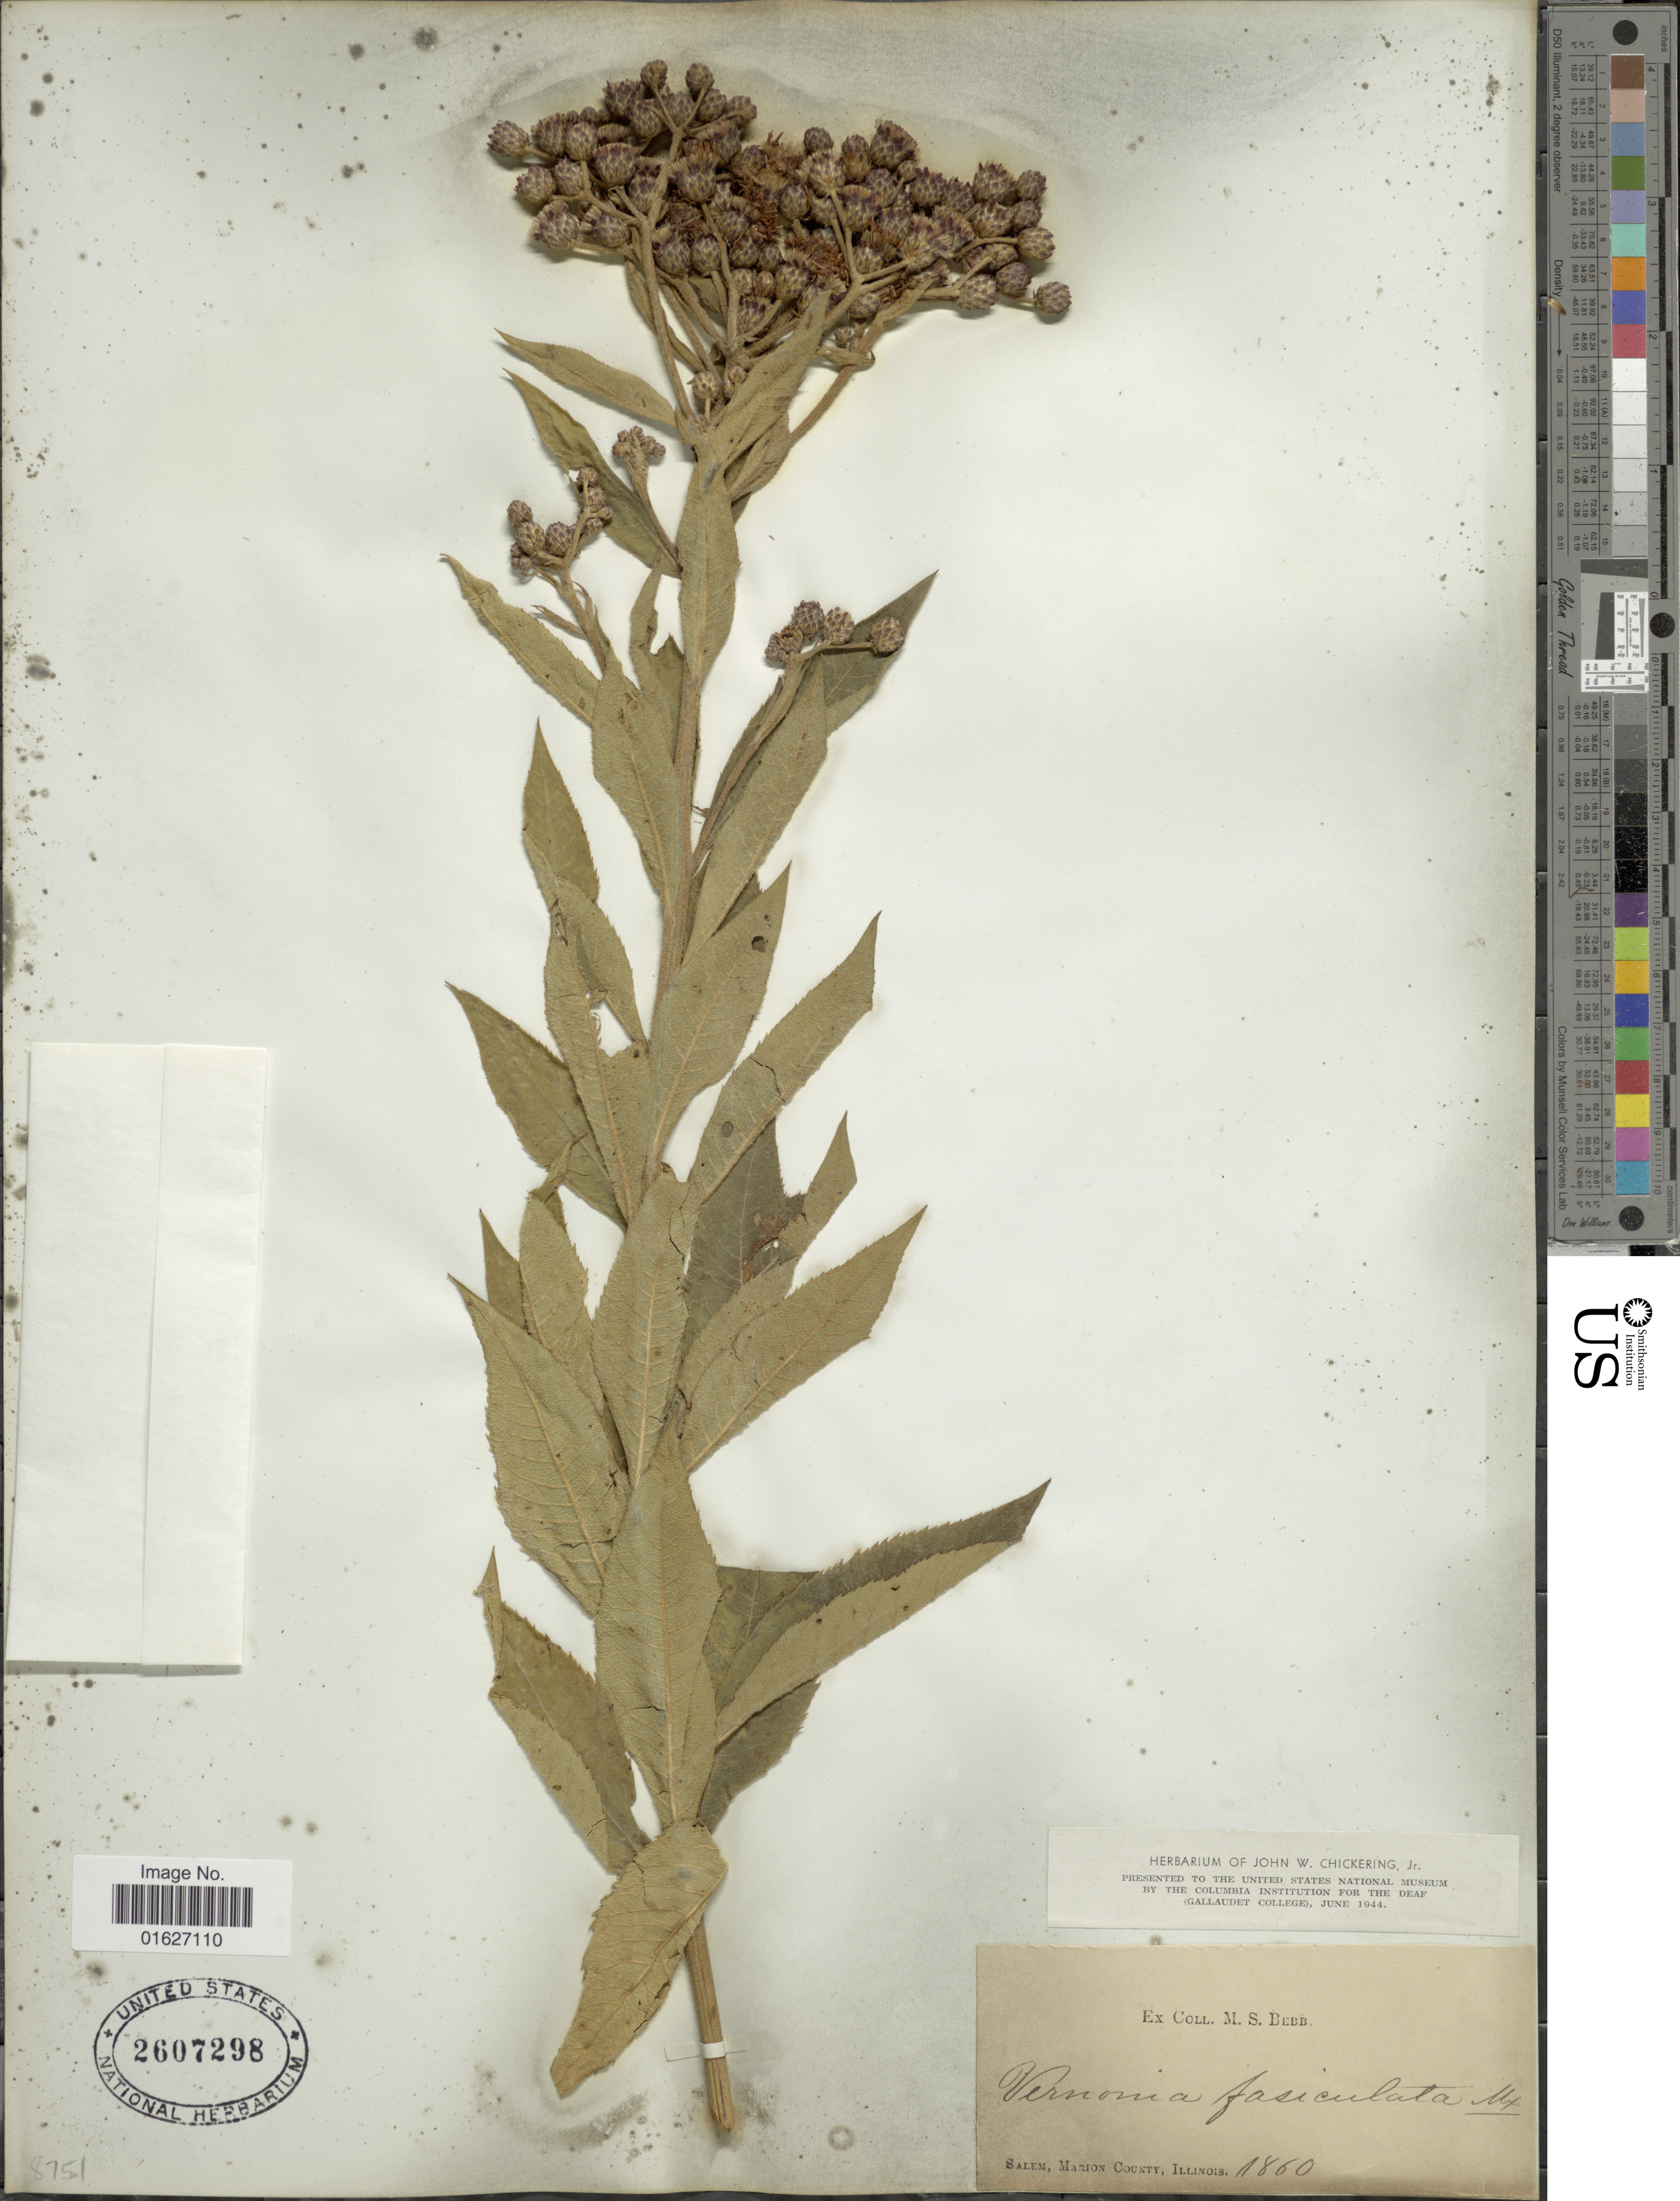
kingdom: Plantae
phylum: Tracheophyta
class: Magnoliopsida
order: Asterales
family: Asteraceae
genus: Vernonia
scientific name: Vernonia fasciculata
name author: Michx.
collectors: M. Bebb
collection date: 1860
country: United States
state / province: Illinois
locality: Salem, Marion County.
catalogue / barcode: US 2607298